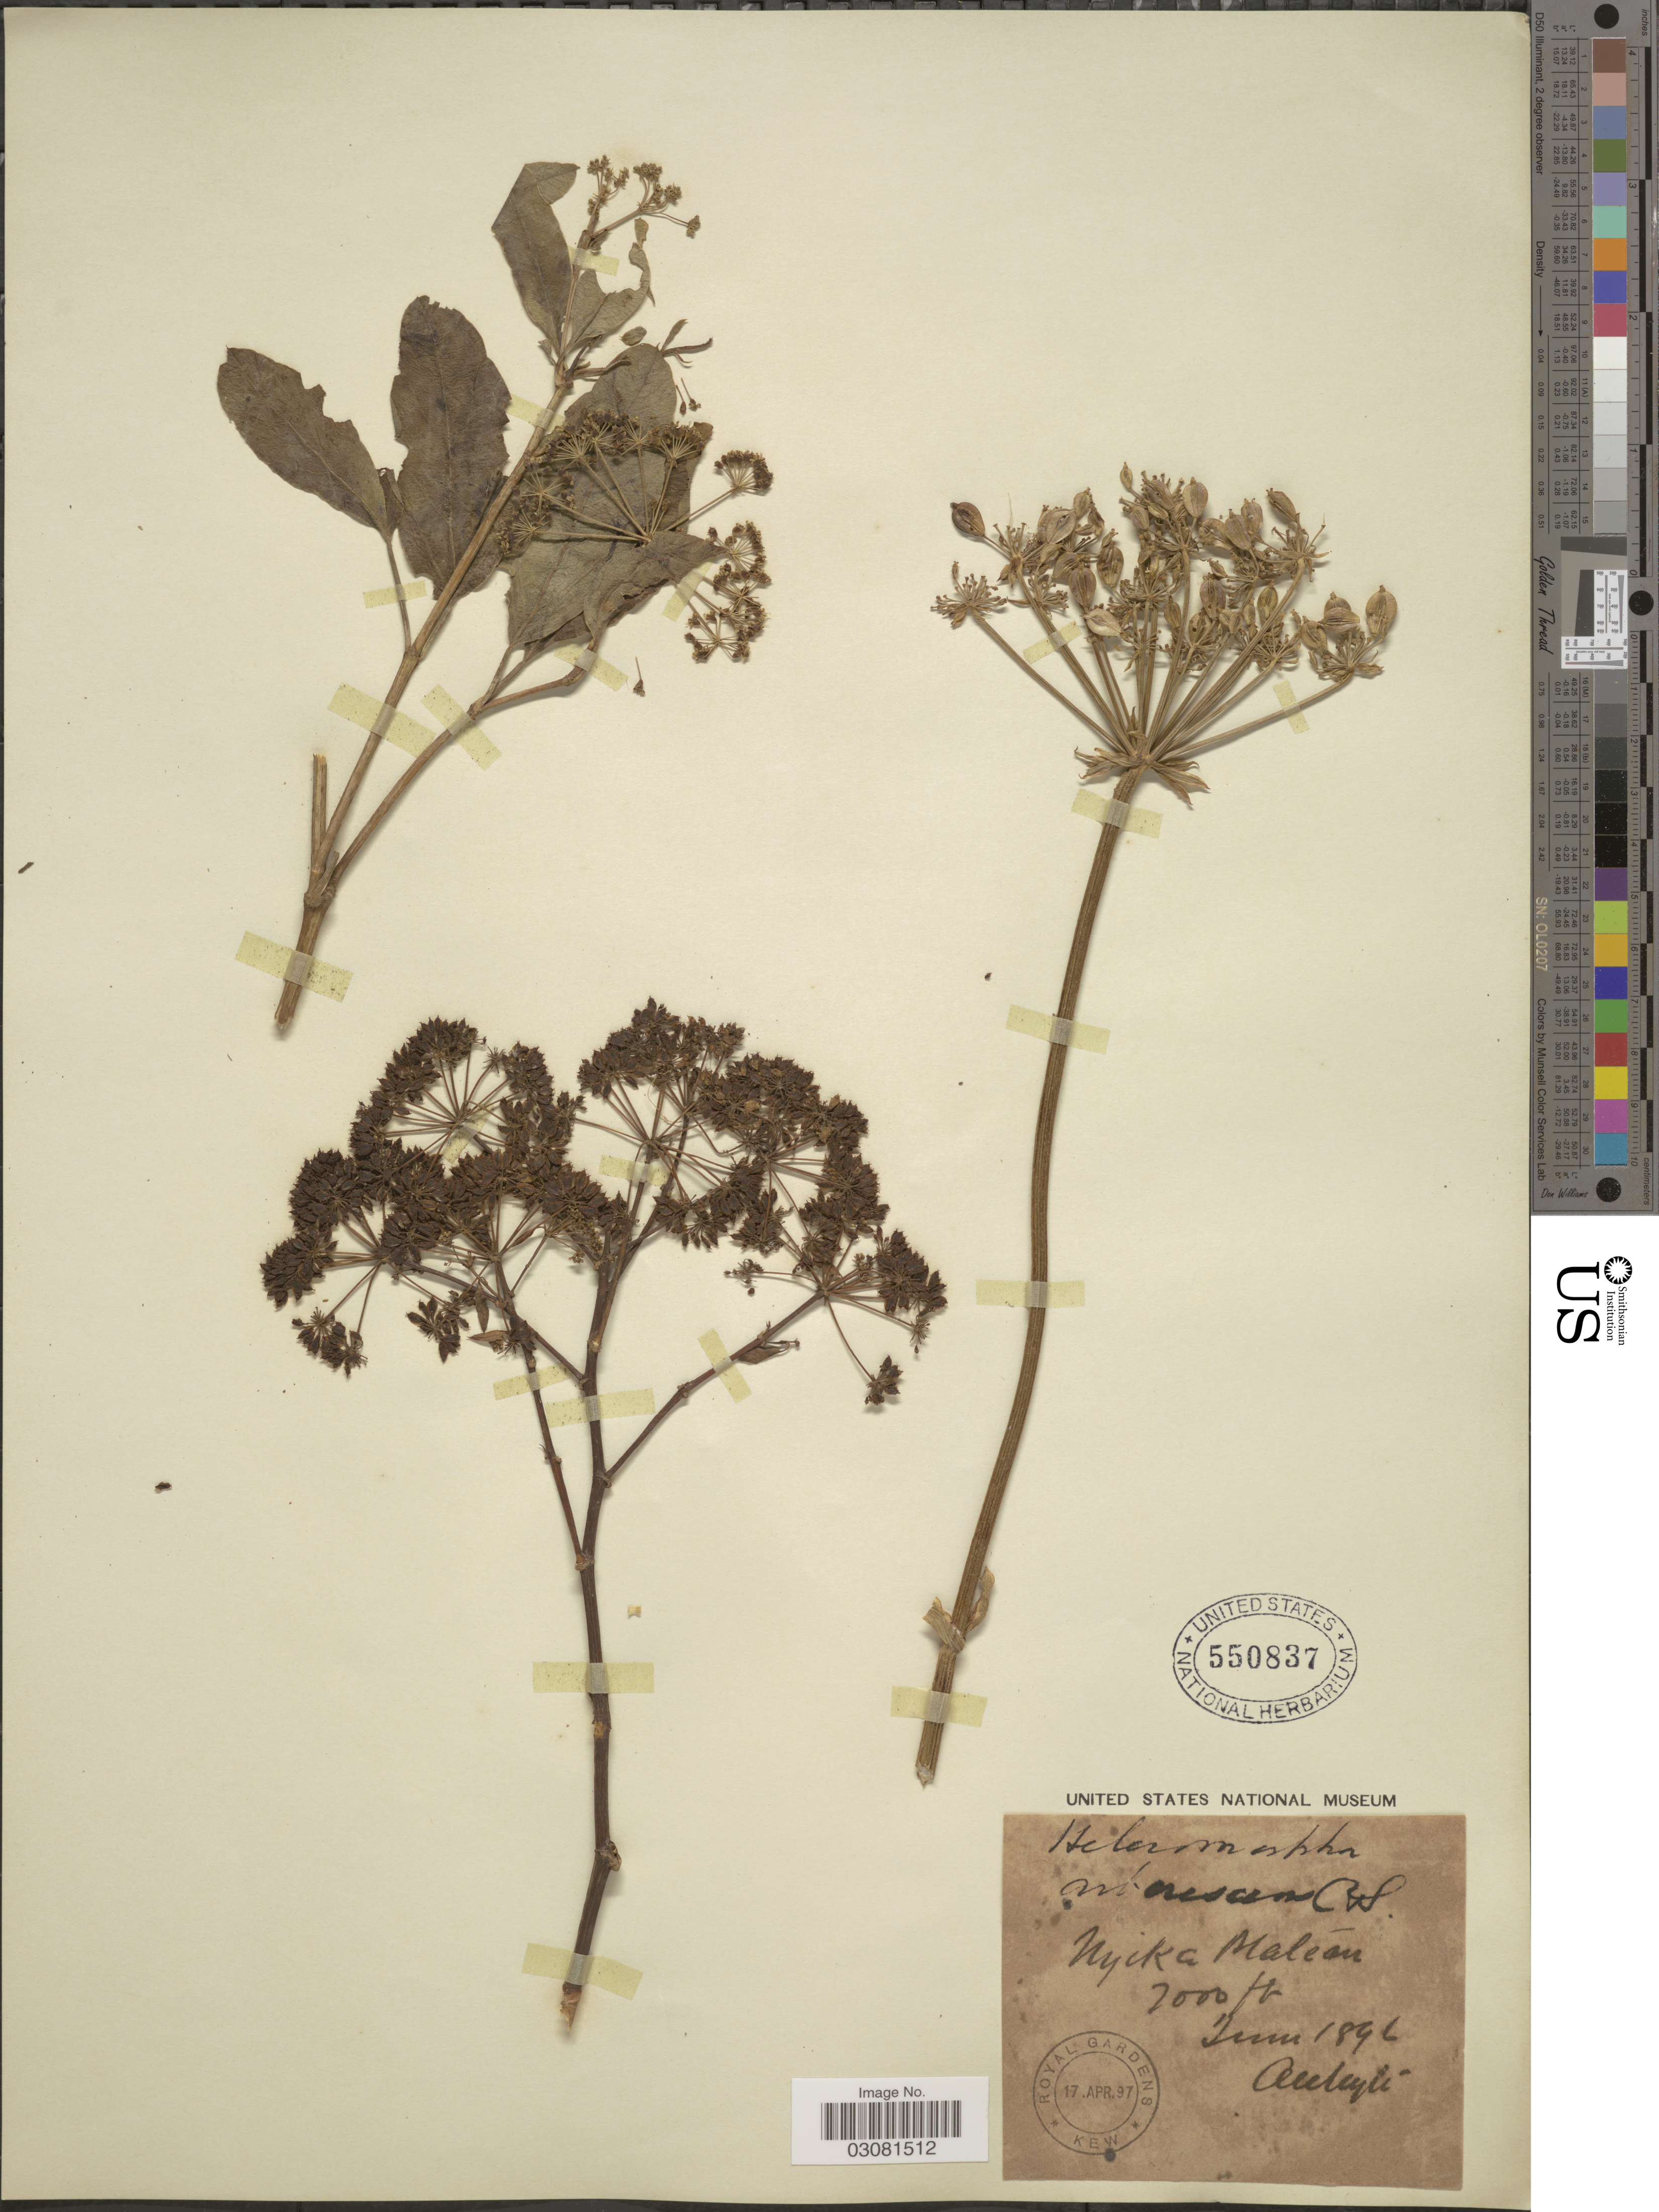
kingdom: Plantae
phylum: Tracheophyta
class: Magnoliopsida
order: Apiales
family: Apiaceae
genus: Heteromorpha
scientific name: Heteromorpha arborescens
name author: Cham. & Schltdl.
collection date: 1896-06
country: Malawi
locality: Nyika Plateau.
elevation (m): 2134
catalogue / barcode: US 550837